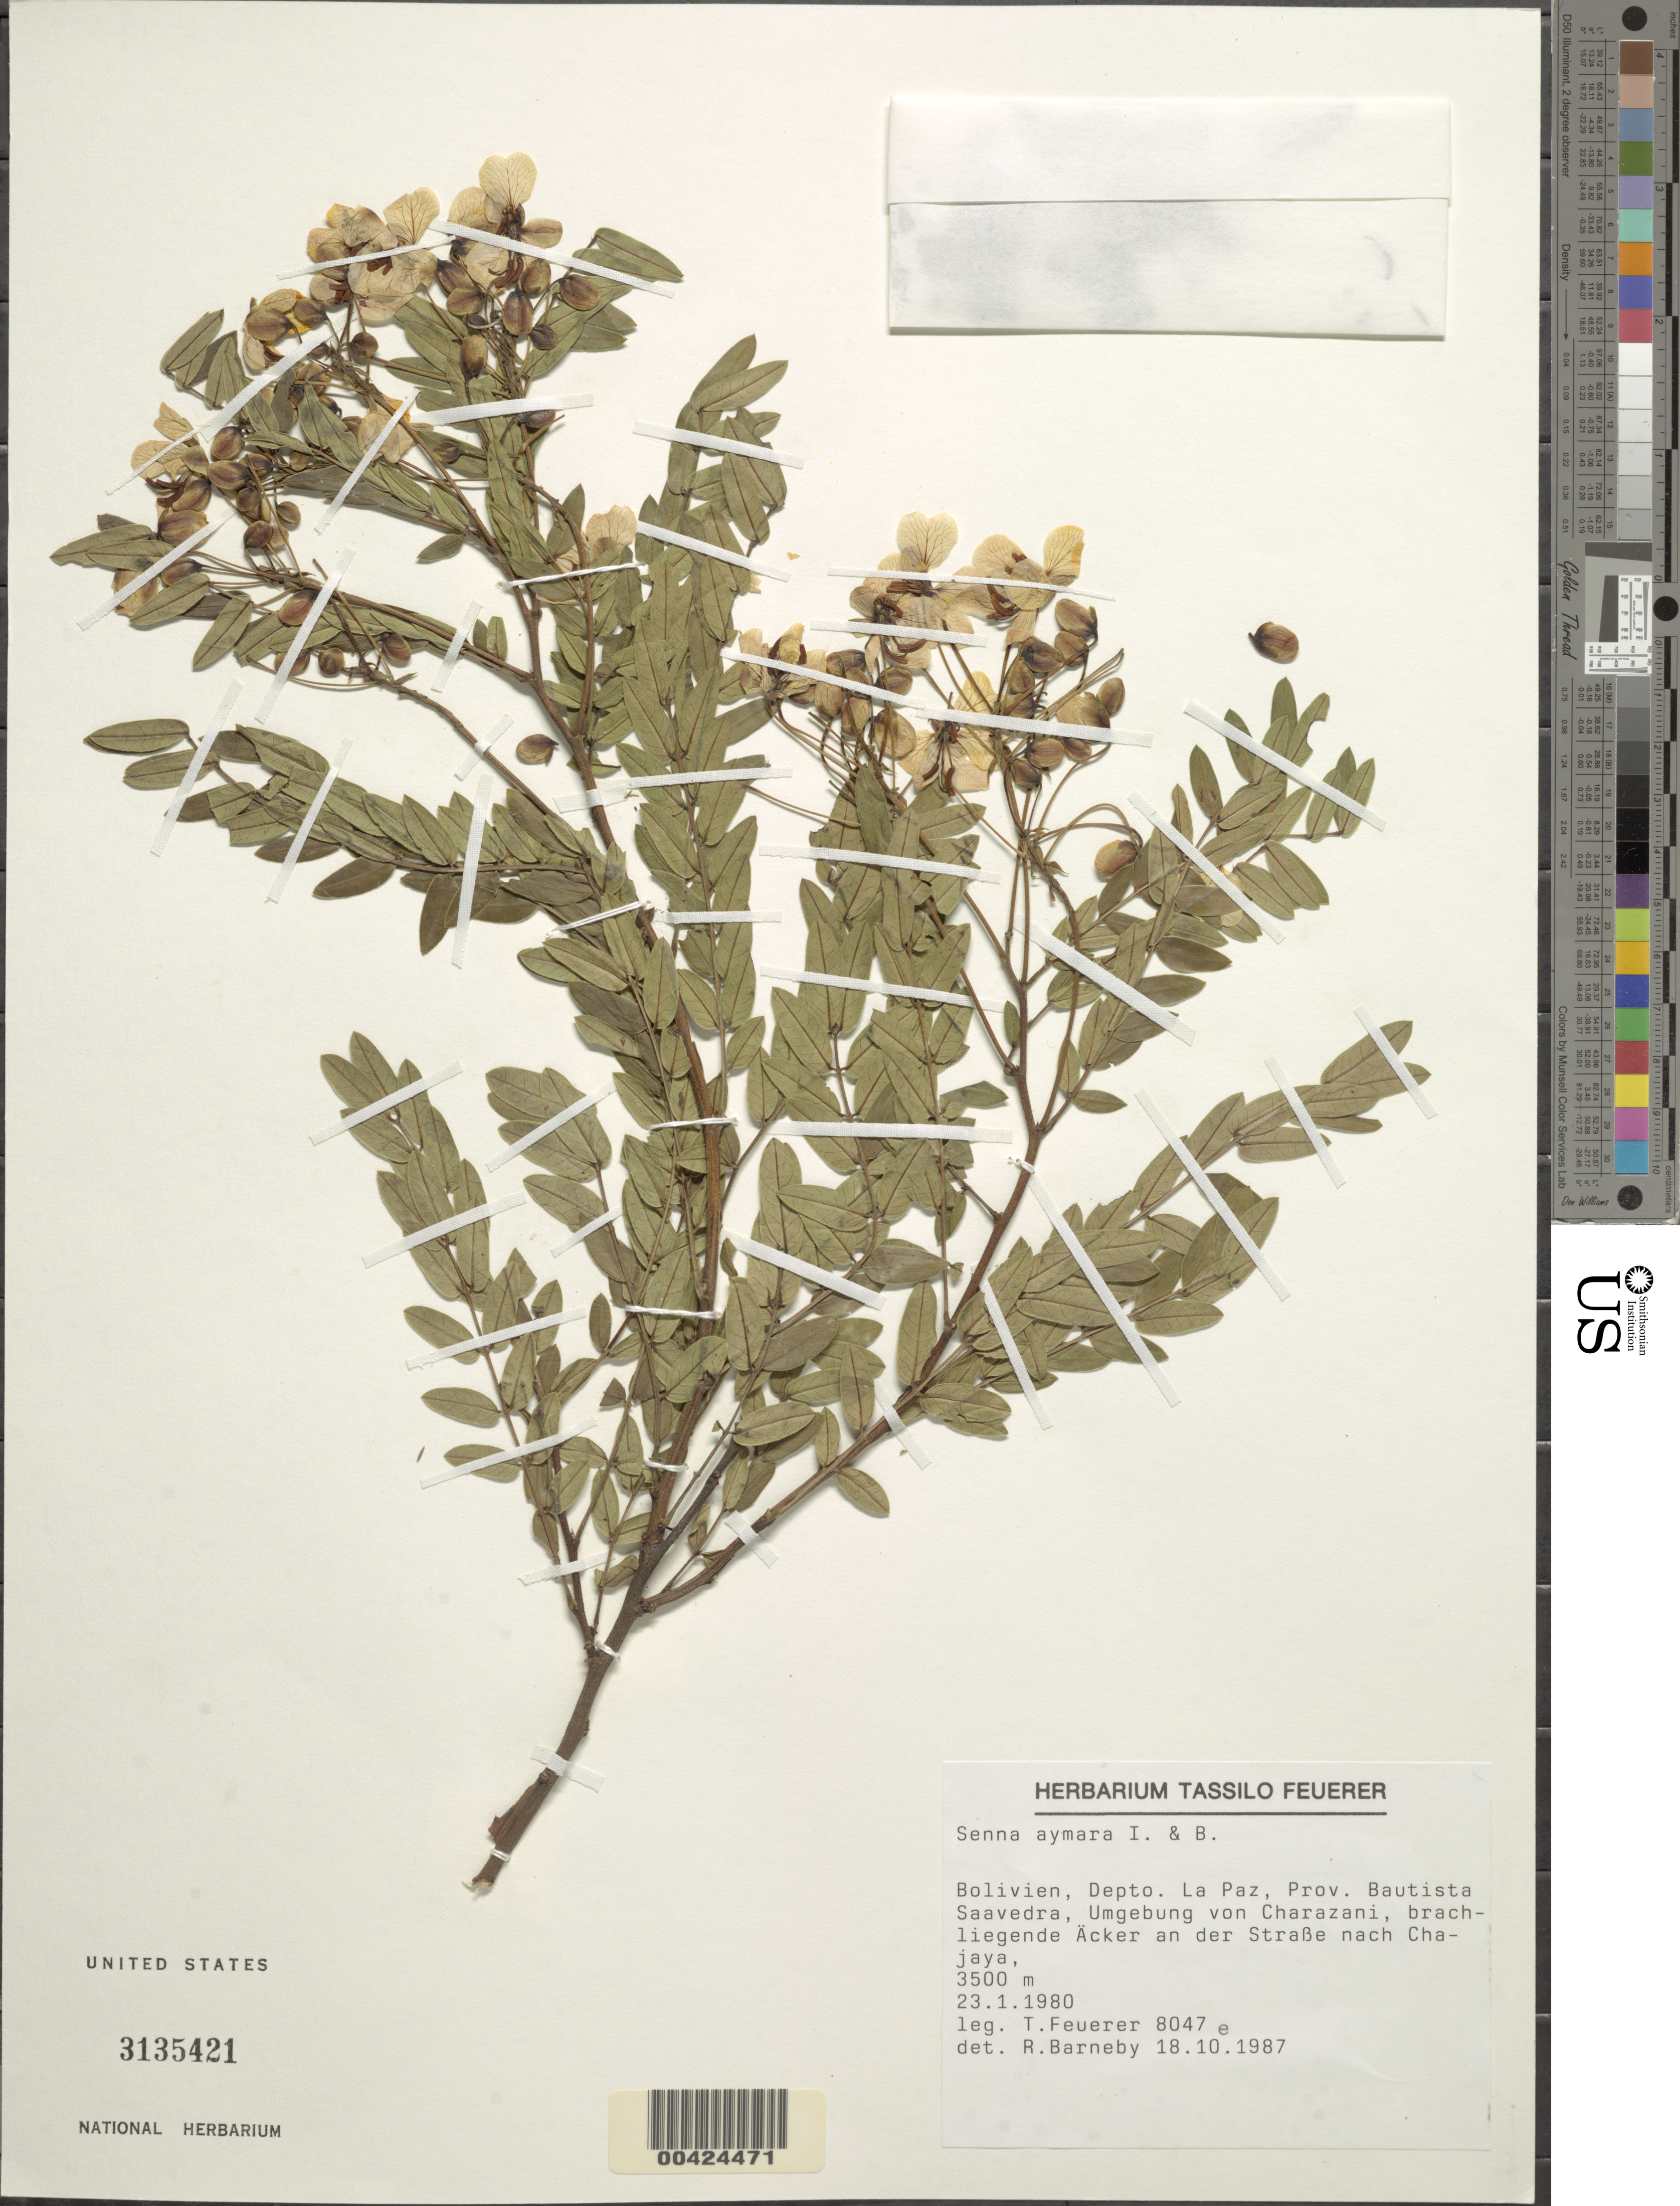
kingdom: Plantae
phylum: Tracheophyta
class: Magnoliopsida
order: Fabales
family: Fabaceae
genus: Senna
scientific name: Senna aymara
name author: H.S. Irwin & Barneby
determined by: Barneby, Rupert C., (NY)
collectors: T. Feuerer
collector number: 8047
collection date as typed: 23 Jan 1980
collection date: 1980-01-23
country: Bolivia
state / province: La Paz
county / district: Bautista Saavedra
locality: Saavedra, umgebung von Charazani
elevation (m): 3500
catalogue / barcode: US 3135421